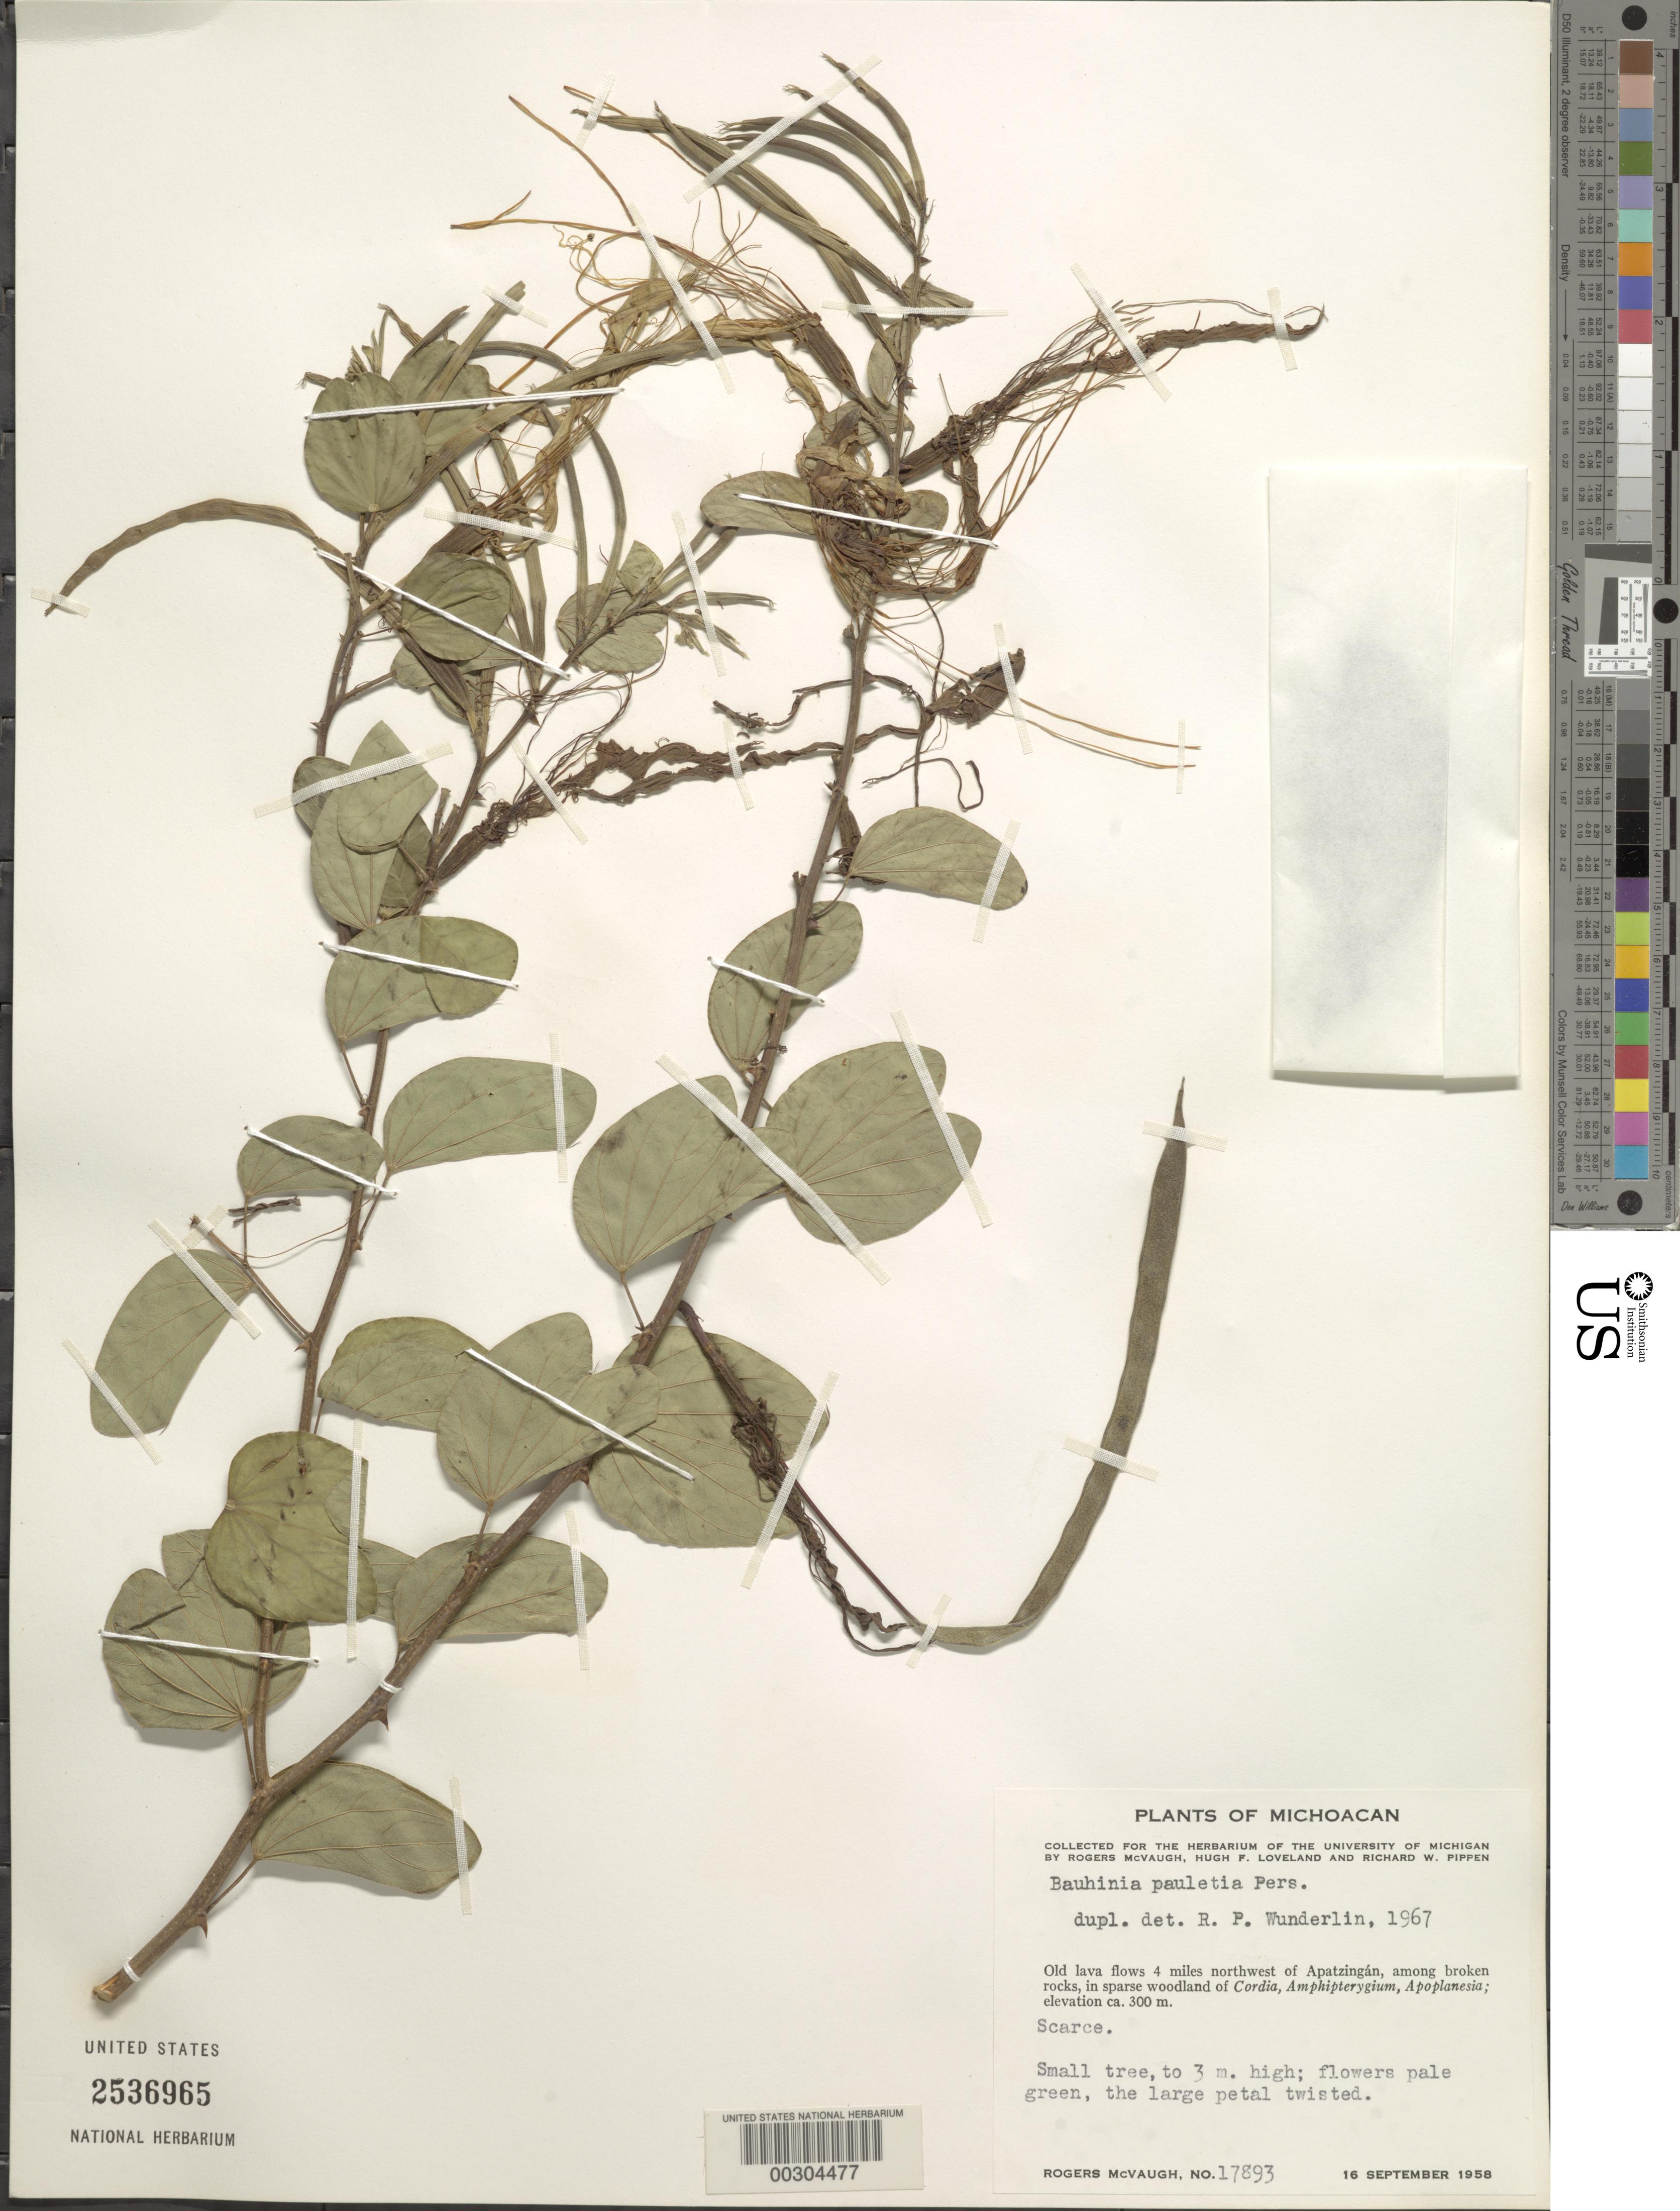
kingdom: Plantae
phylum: Tracheophyta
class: Magnoliopsida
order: Fabales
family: Fabaceae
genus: Bauhinia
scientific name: Bauhinia pauletia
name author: Pers.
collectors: R. McVaugh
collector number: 17893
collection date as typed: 16 Sep 1958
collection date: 1958-09-16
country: Mexico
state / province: Michoacán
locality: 4 mi NW of Apatzingan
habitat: Amoung broken rocks, old lava flows, in sparse woodland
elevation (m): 300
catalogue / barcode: US 2536965